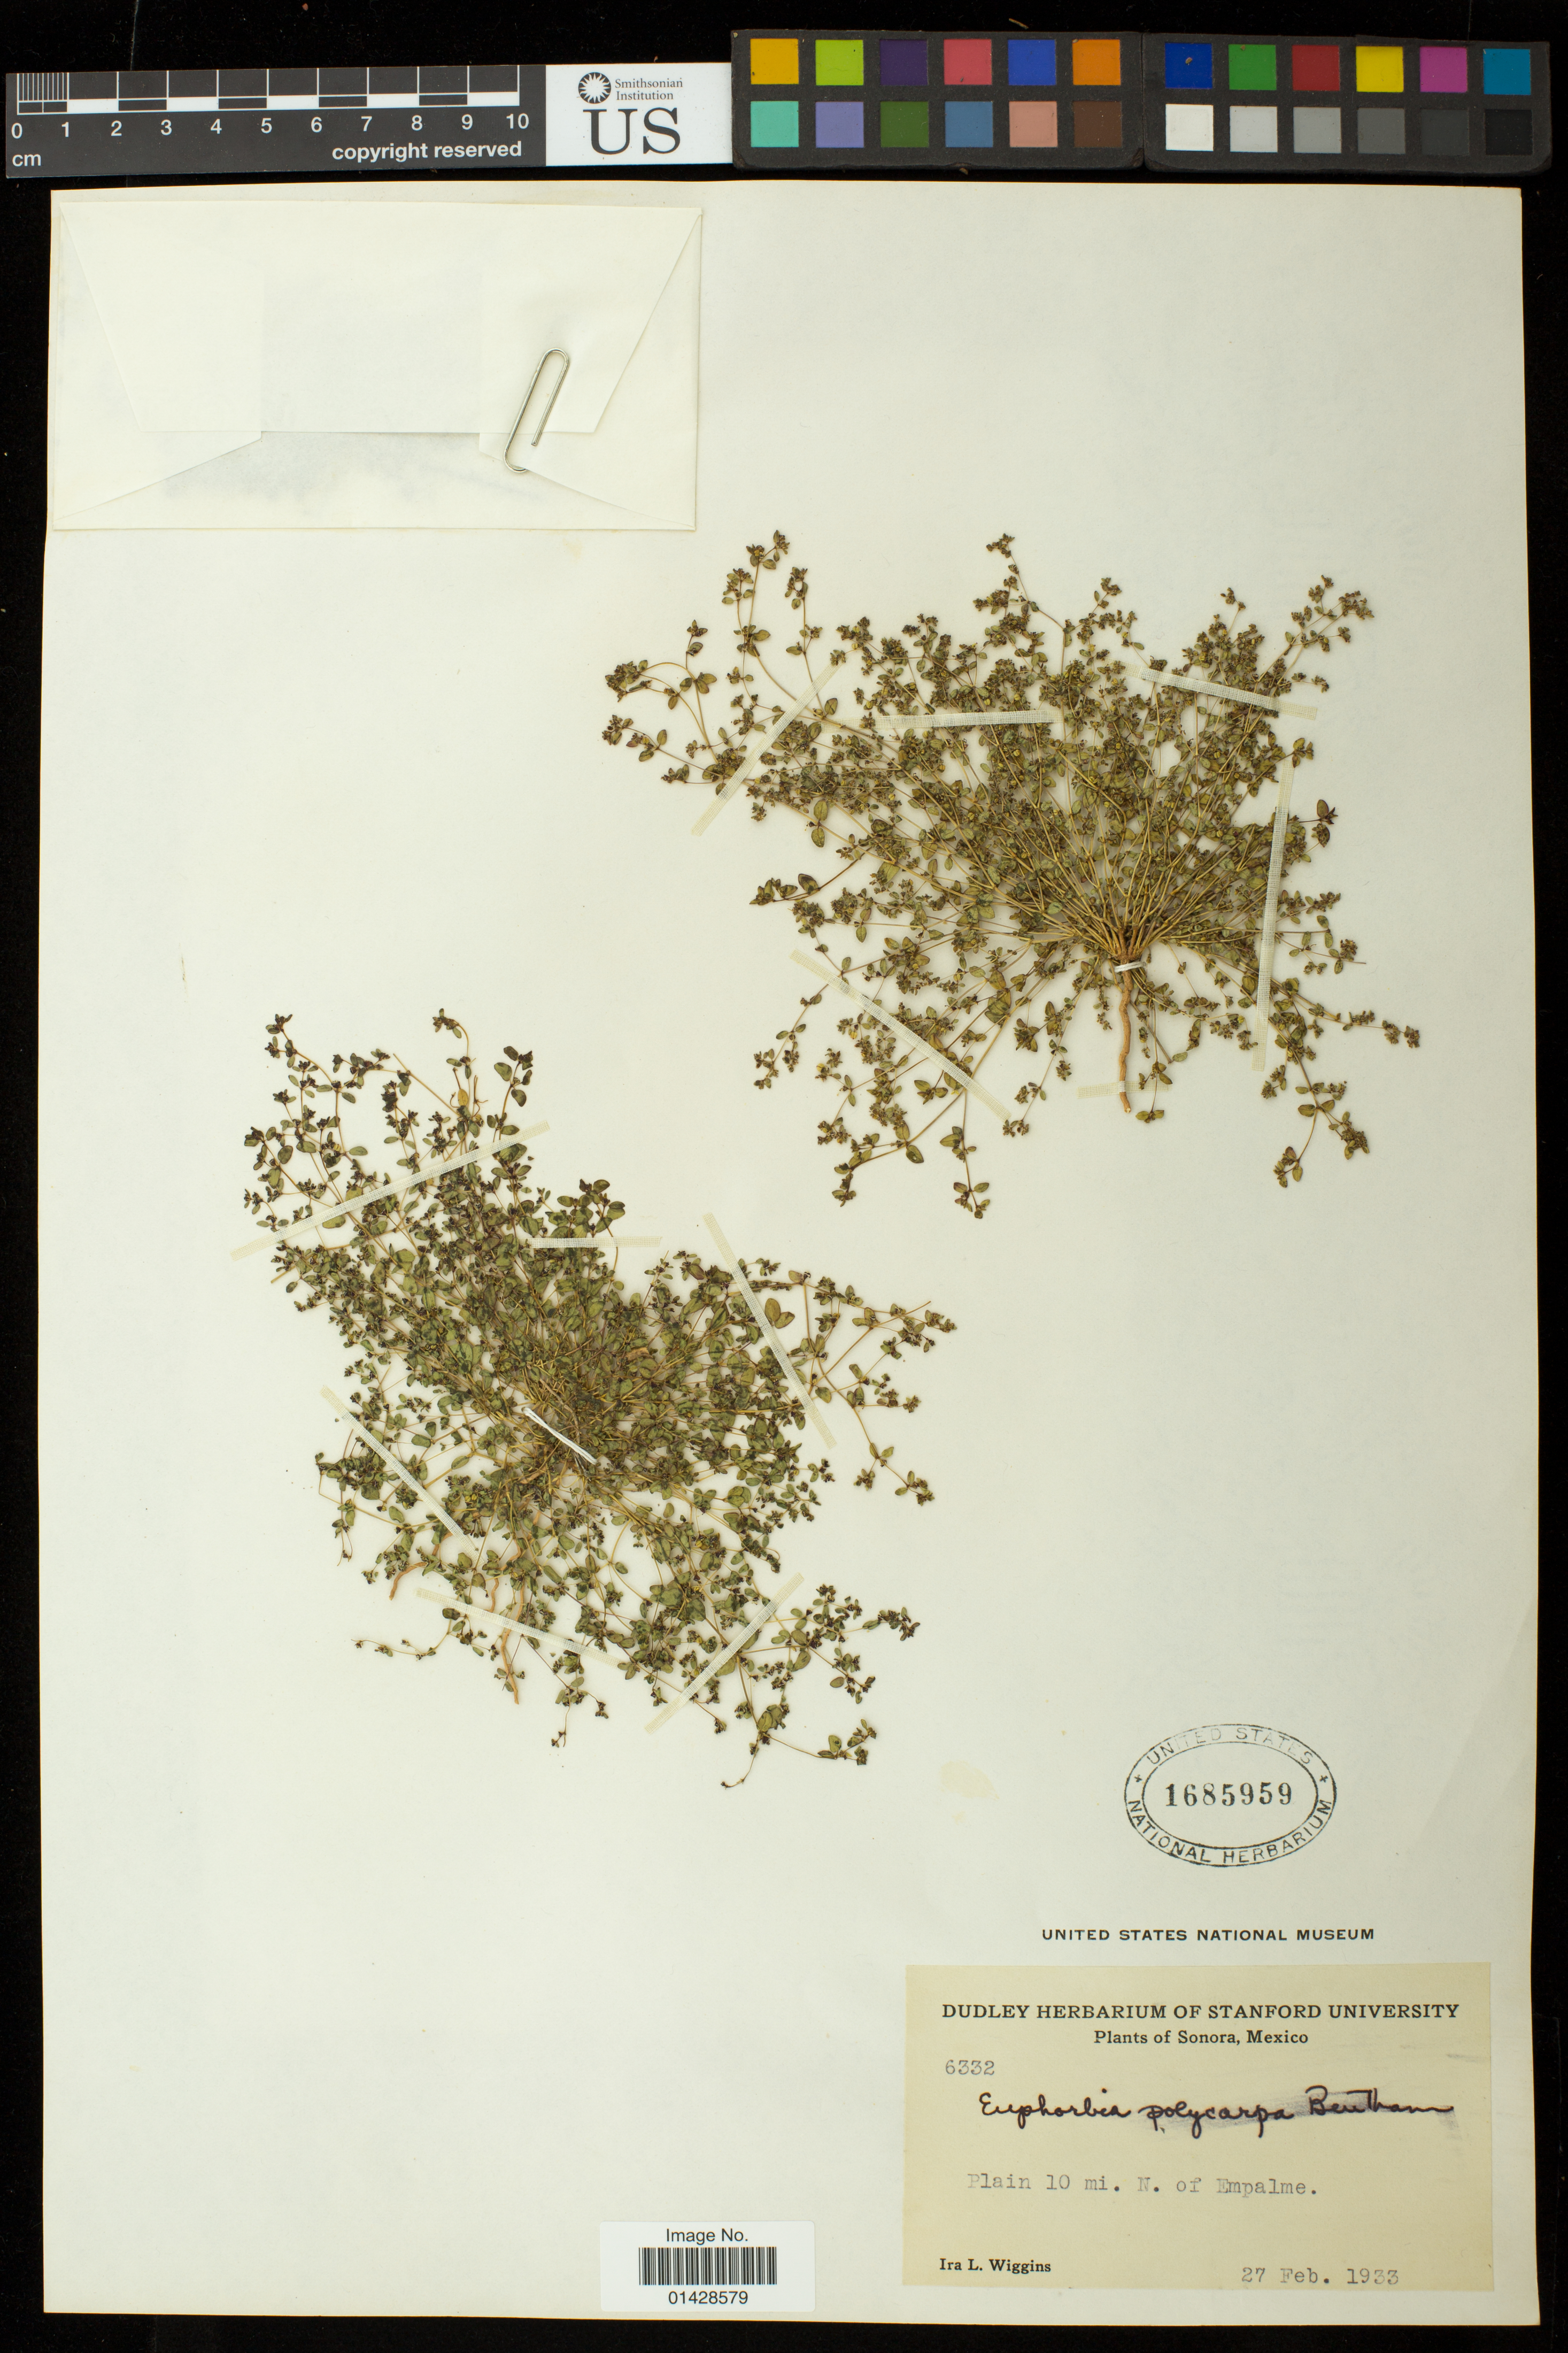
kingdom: Plantae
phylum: Tracheophyta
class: Magnoliopsida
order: Malpighiales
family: Euphorbiaceae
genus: Euphorbia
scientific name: Euphorbia polycarpa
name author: Benth.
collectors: I. L. Wiggins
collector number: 6332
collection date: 1933-02-27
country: Mexico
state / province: Sonora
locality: Plain 10 mi. N. of Empalme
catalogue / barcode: US 1685959